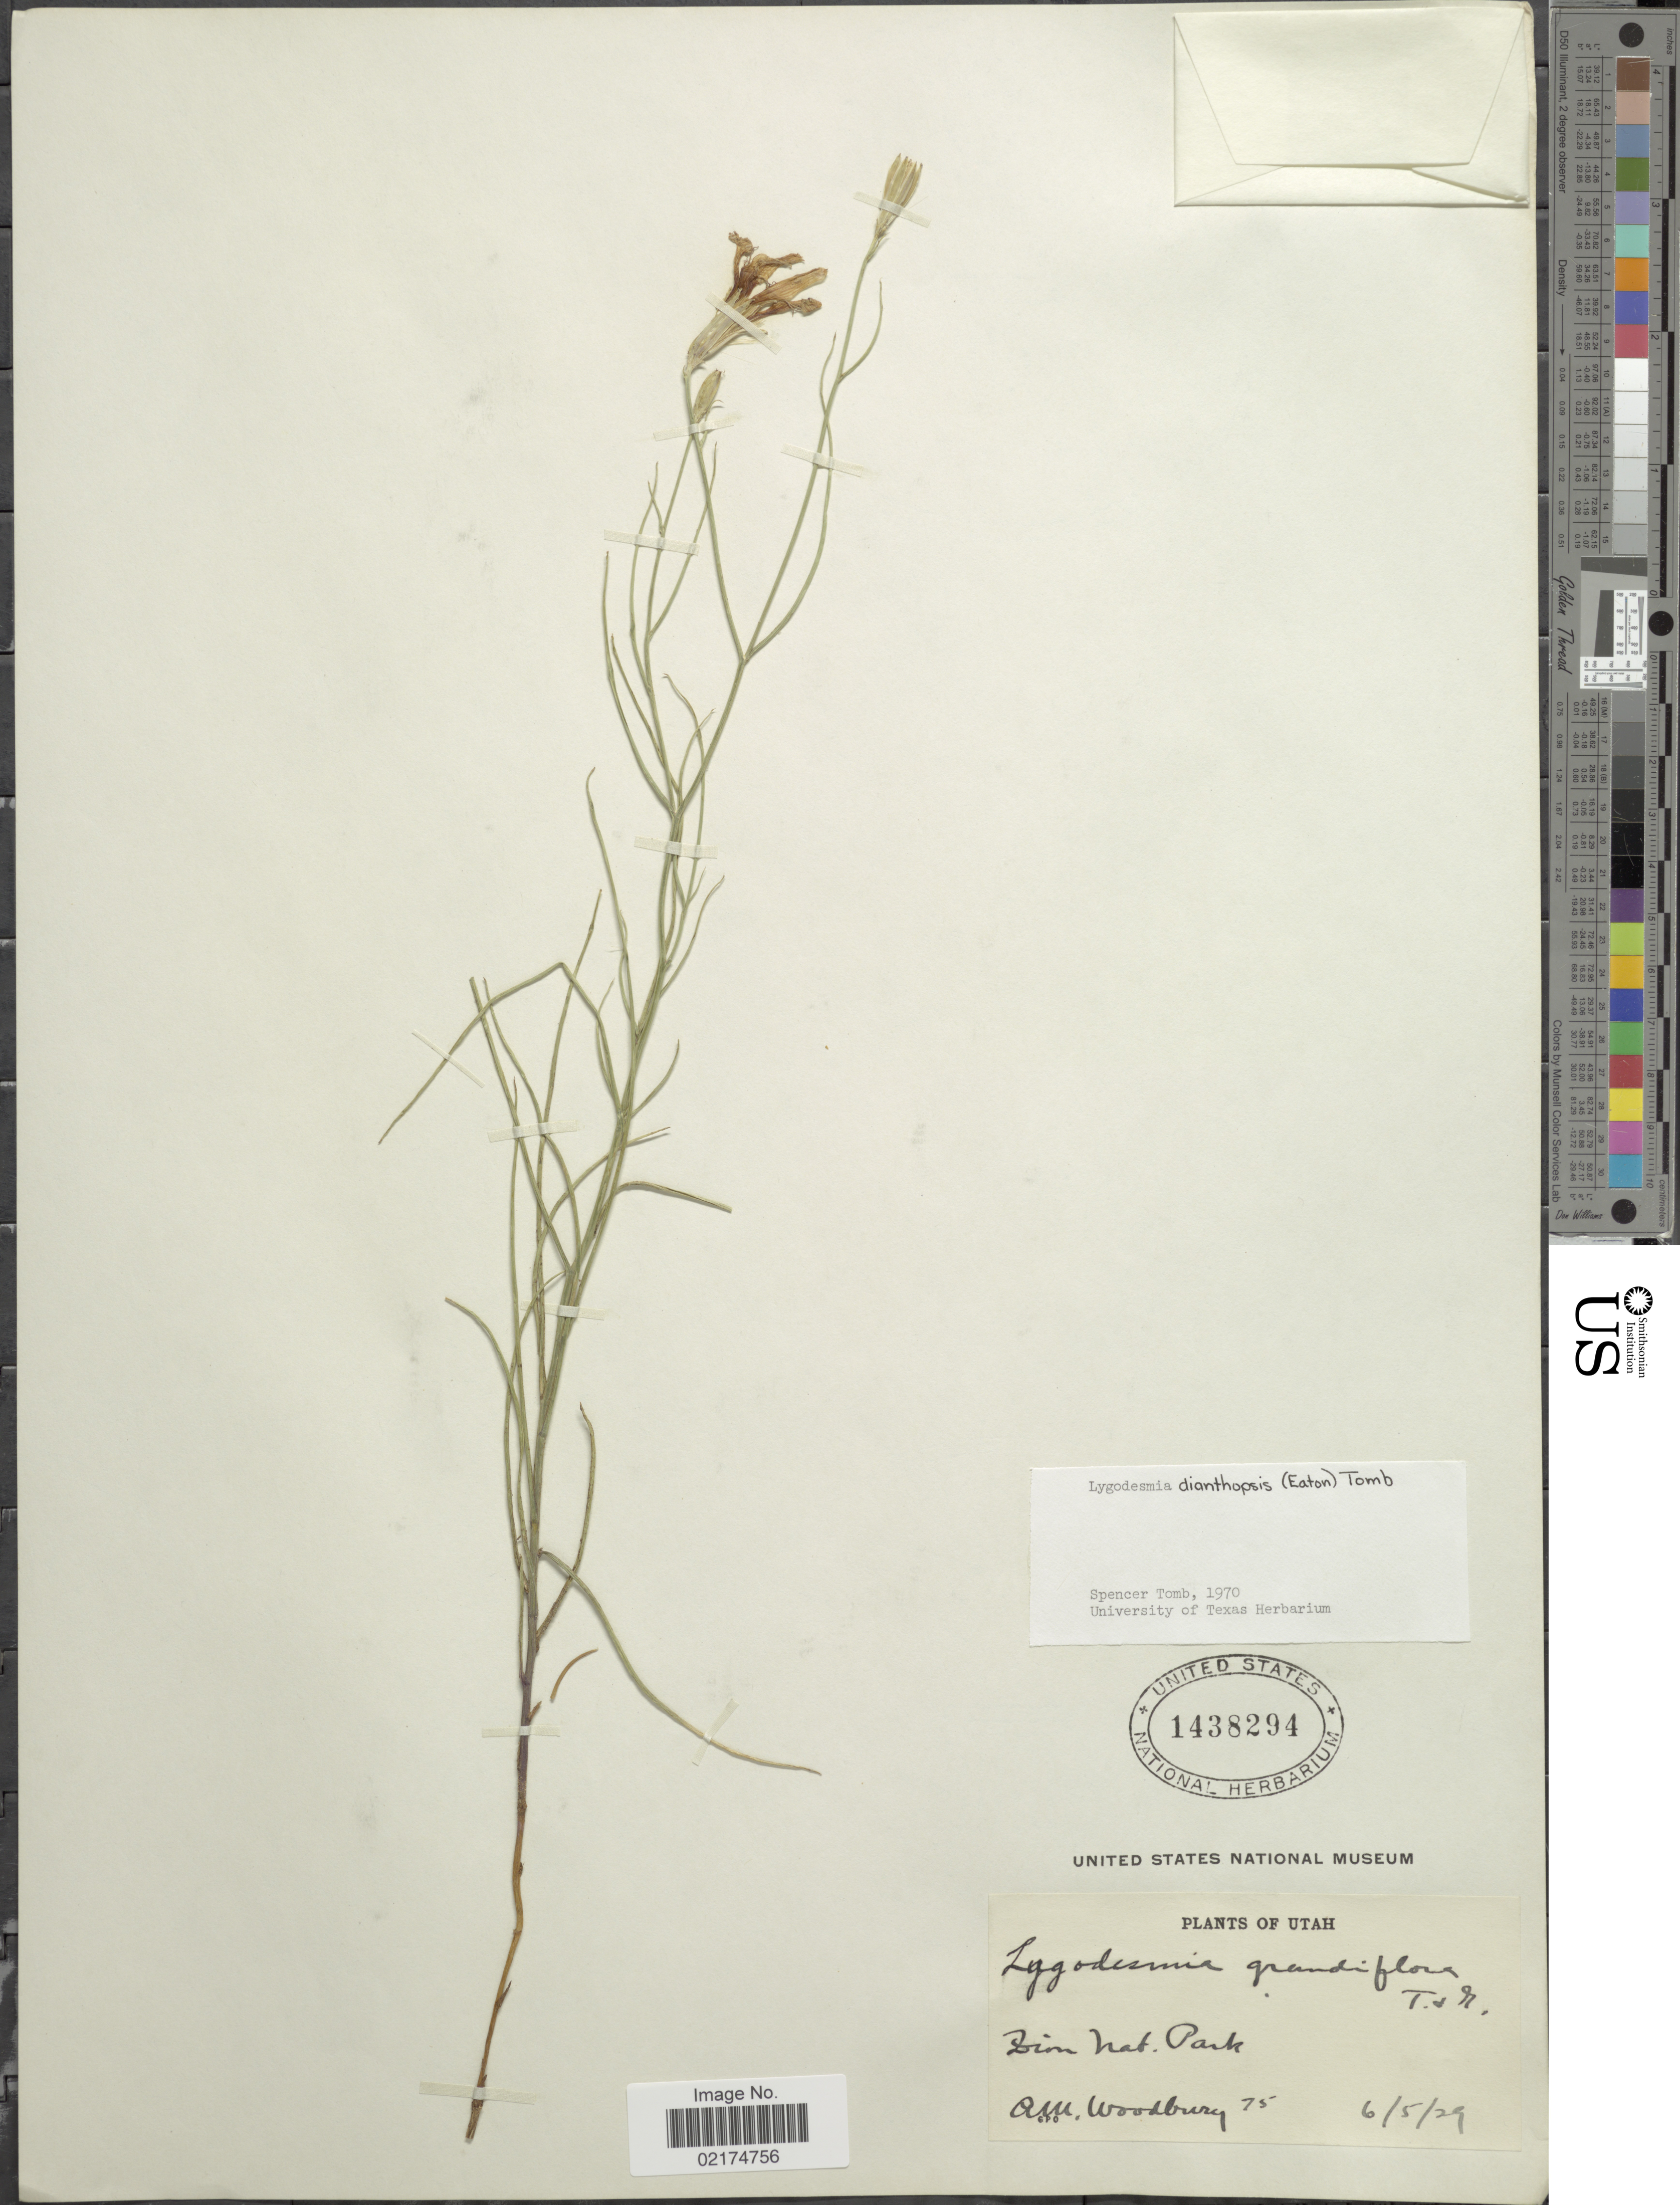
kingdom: Plantae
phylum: Tracheophyta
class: Magnoliopsida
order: Asterales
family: Asteraceae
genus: Lygodesmia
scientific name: Lygodesmia grandiflora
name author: Torr. & A. Gray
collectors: A. M. Woodbury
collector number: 75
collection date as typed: Transcribed d/m/y: 6/5/29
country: United States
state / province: Utah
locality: Zion Nat. Park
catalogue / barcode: US 1438294